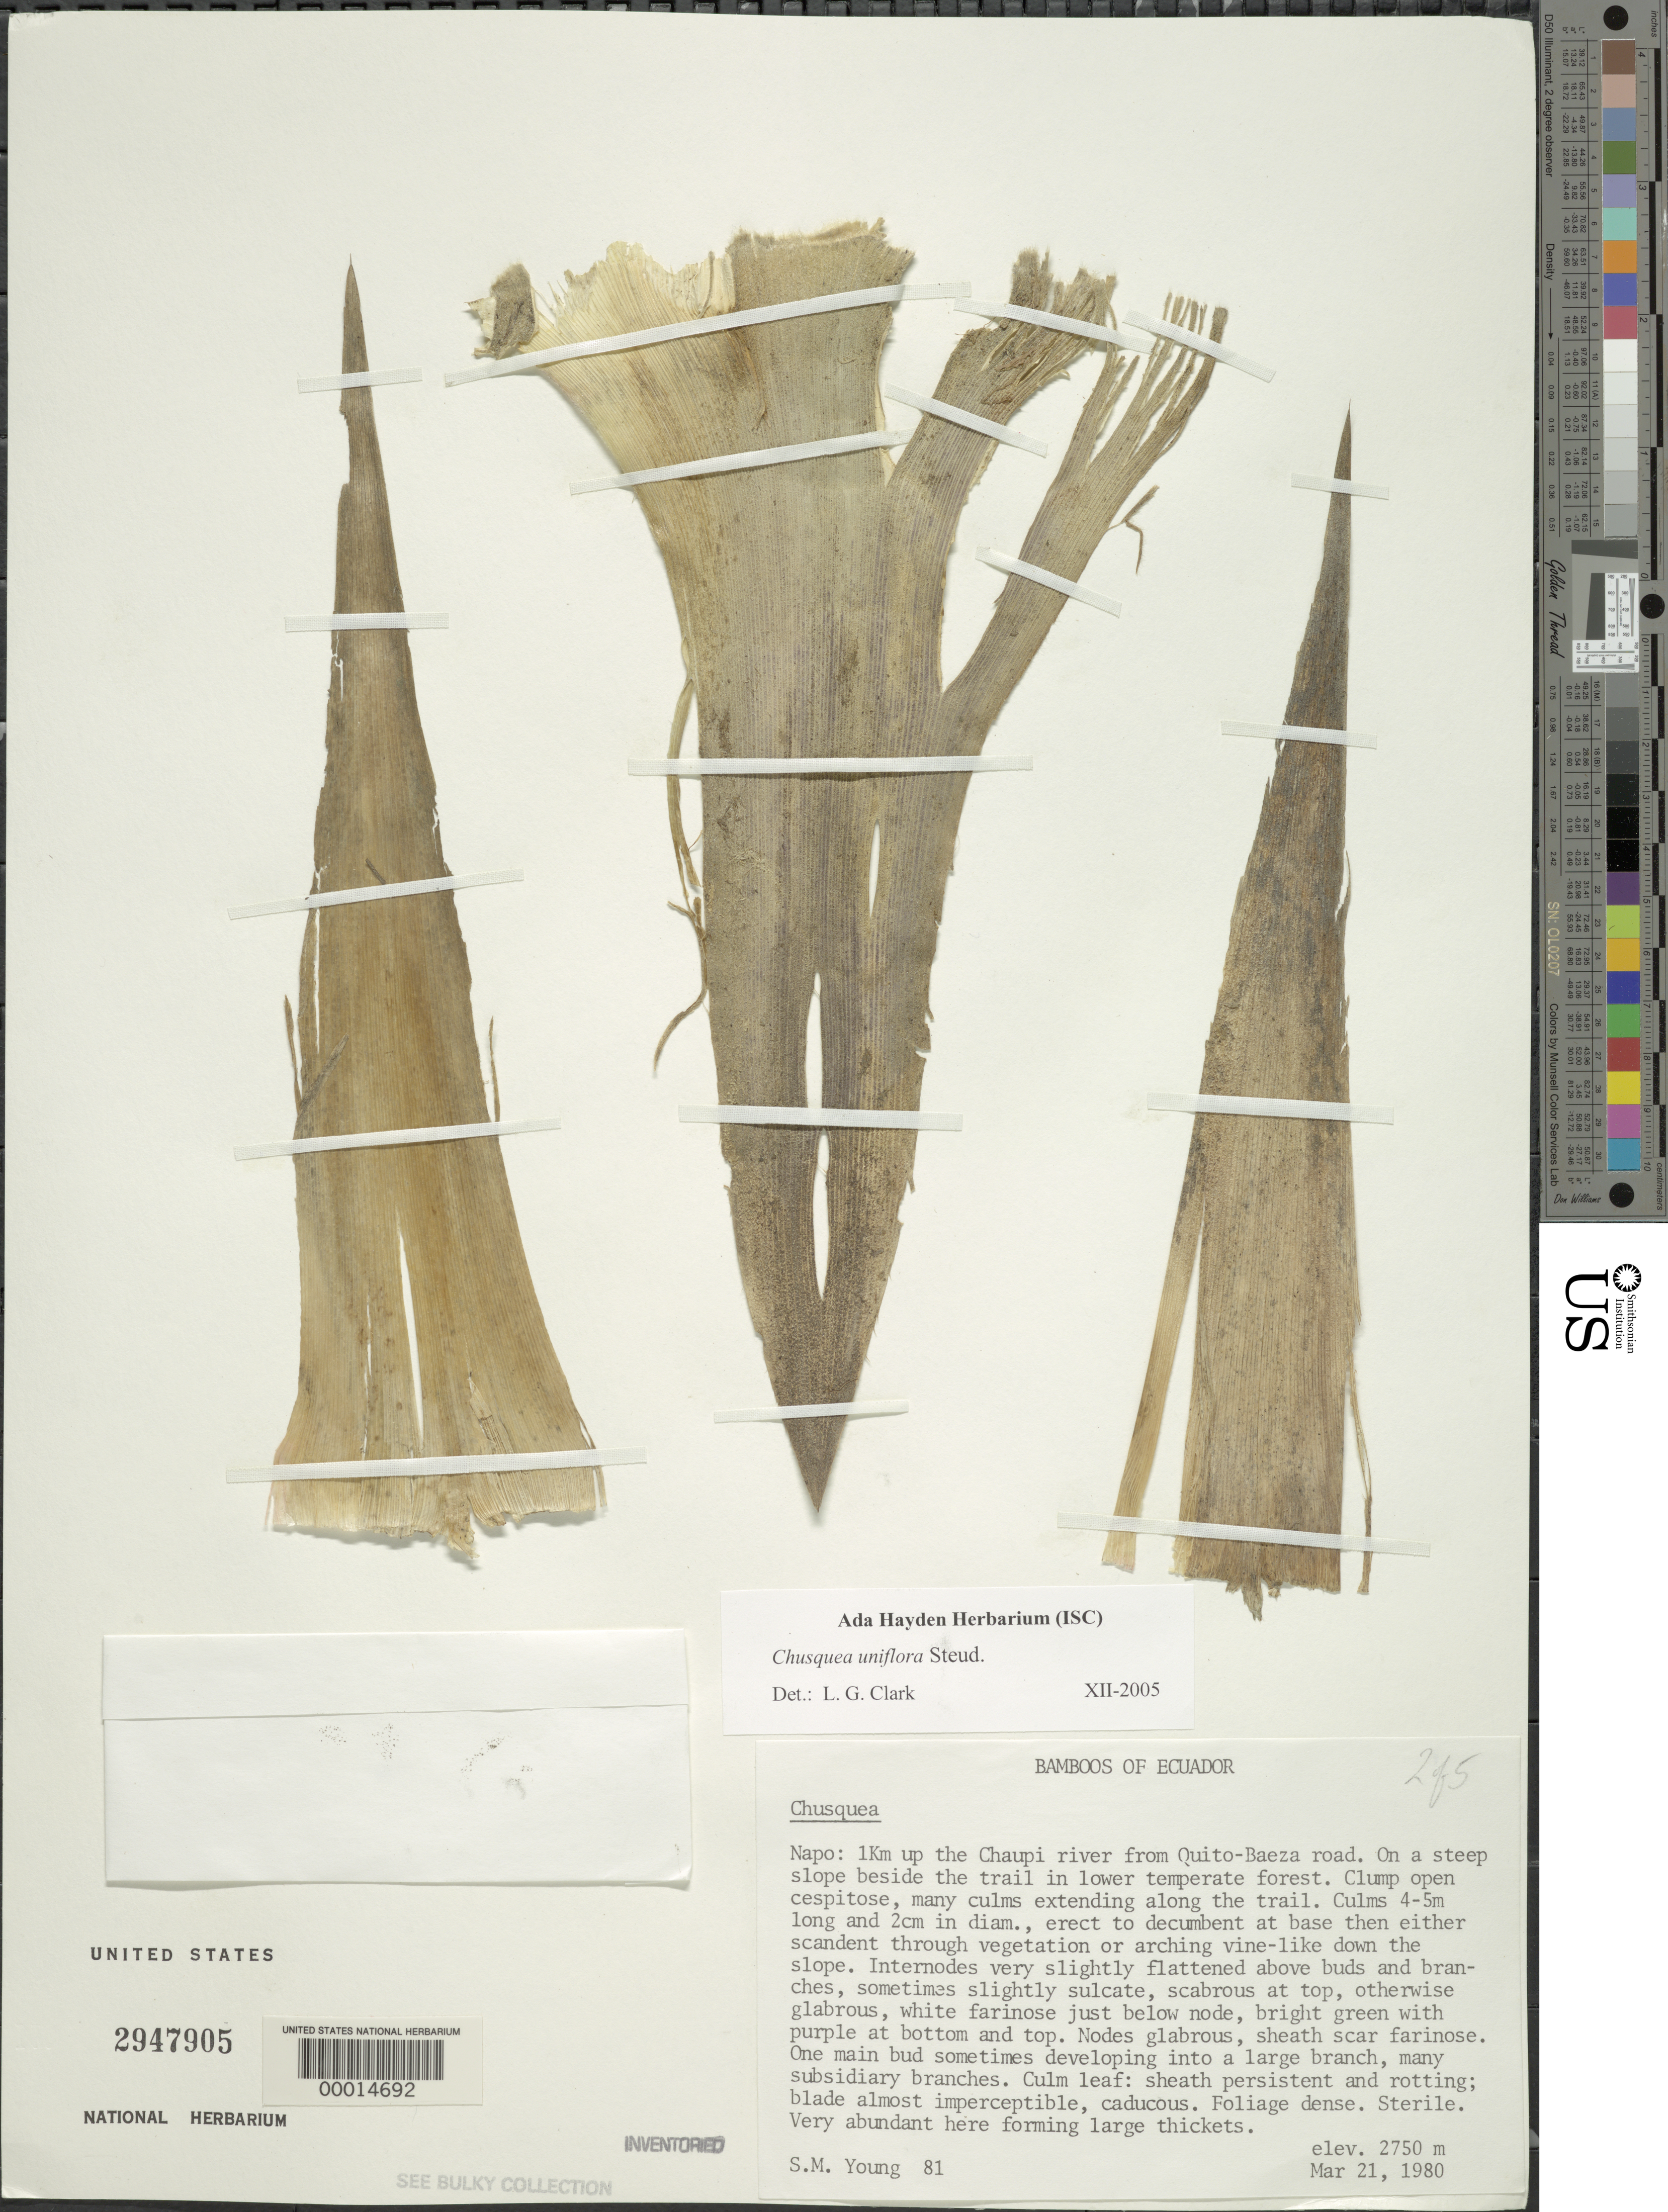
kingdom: Plantae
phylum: Tracheophyta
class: Liliopsida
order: Poales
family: Poaceae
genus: Chusquea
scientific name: Chusquea uniflora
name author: Steud.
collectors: S. Young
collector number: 81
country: Ecuador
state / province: Napo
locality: Up the Chaupi River from Quito-Baeza Road.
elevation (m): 2750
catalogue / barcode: US 2947905